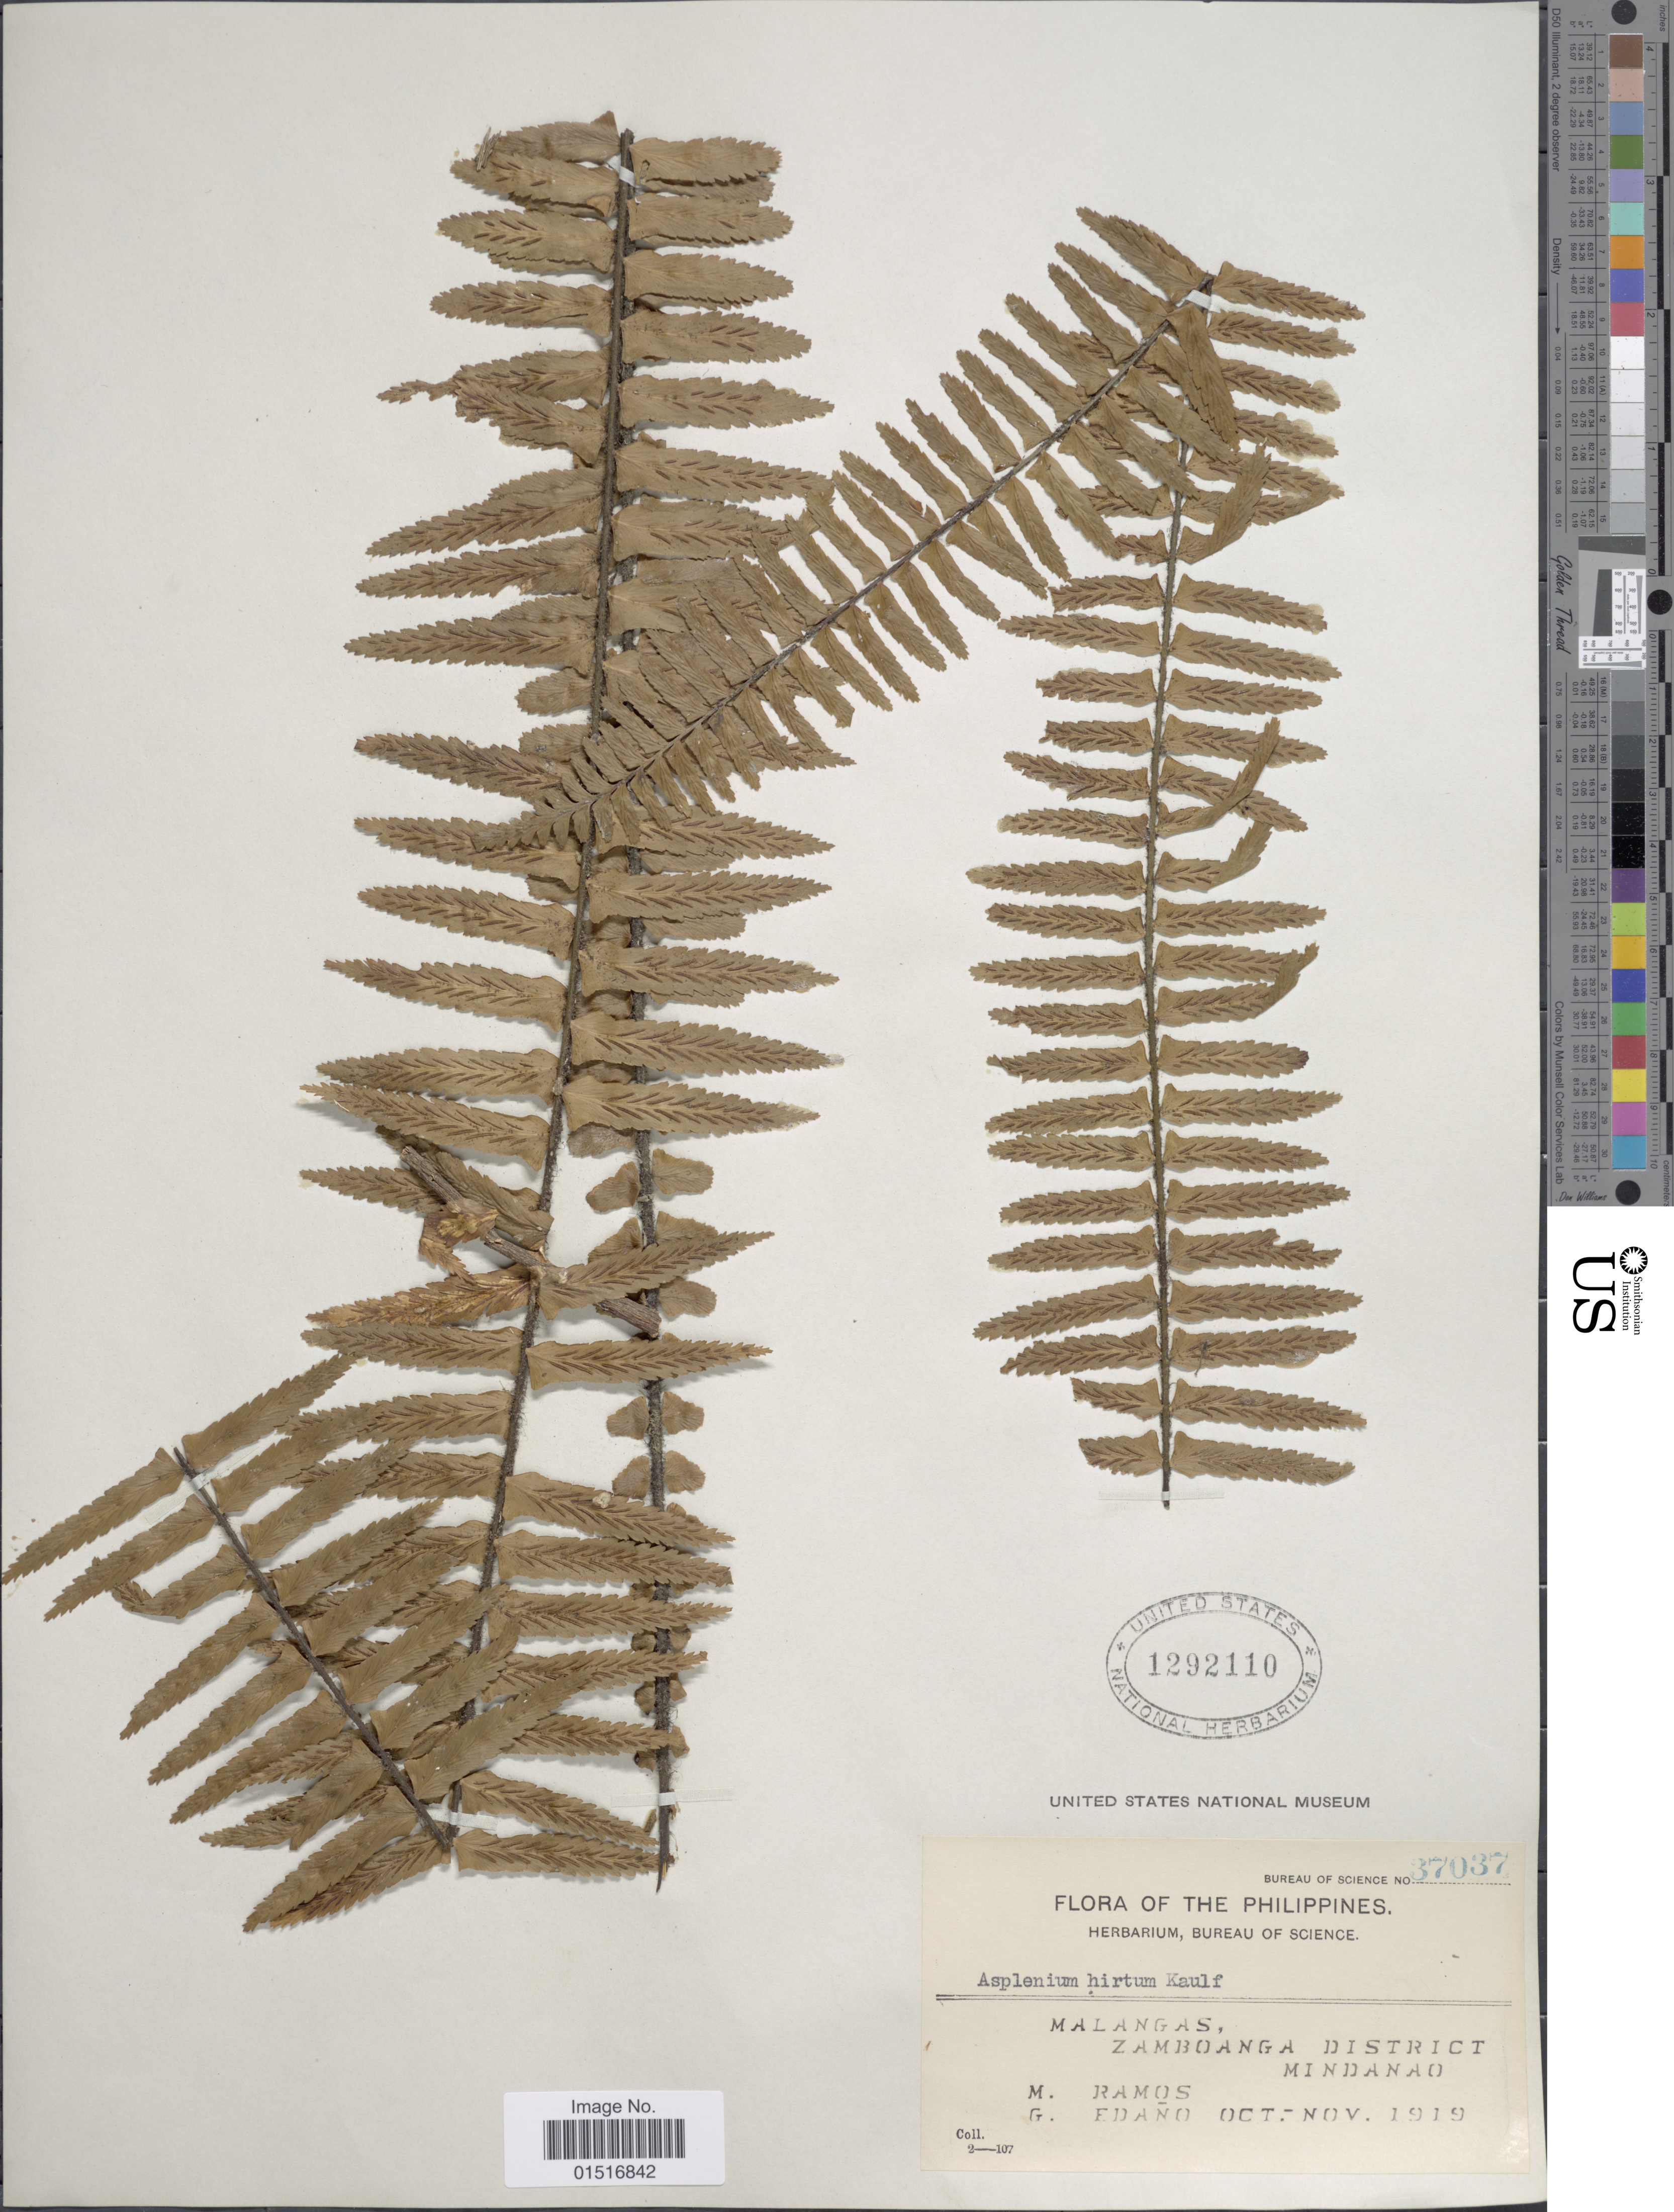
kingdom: Plantae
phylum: Tracheophyta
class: Polypodiopsida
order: Polypodiales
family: Aspleniaceae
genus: Asplenium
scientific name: Asplenium pellucidum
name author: Lam.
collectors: M. Ramos & G. Edaño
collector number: Bureau of Science 37037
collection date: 1919-10/1919-11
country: Philippines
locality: Malangas, Zamboanga District, Mindanao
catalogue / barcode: US 1292110